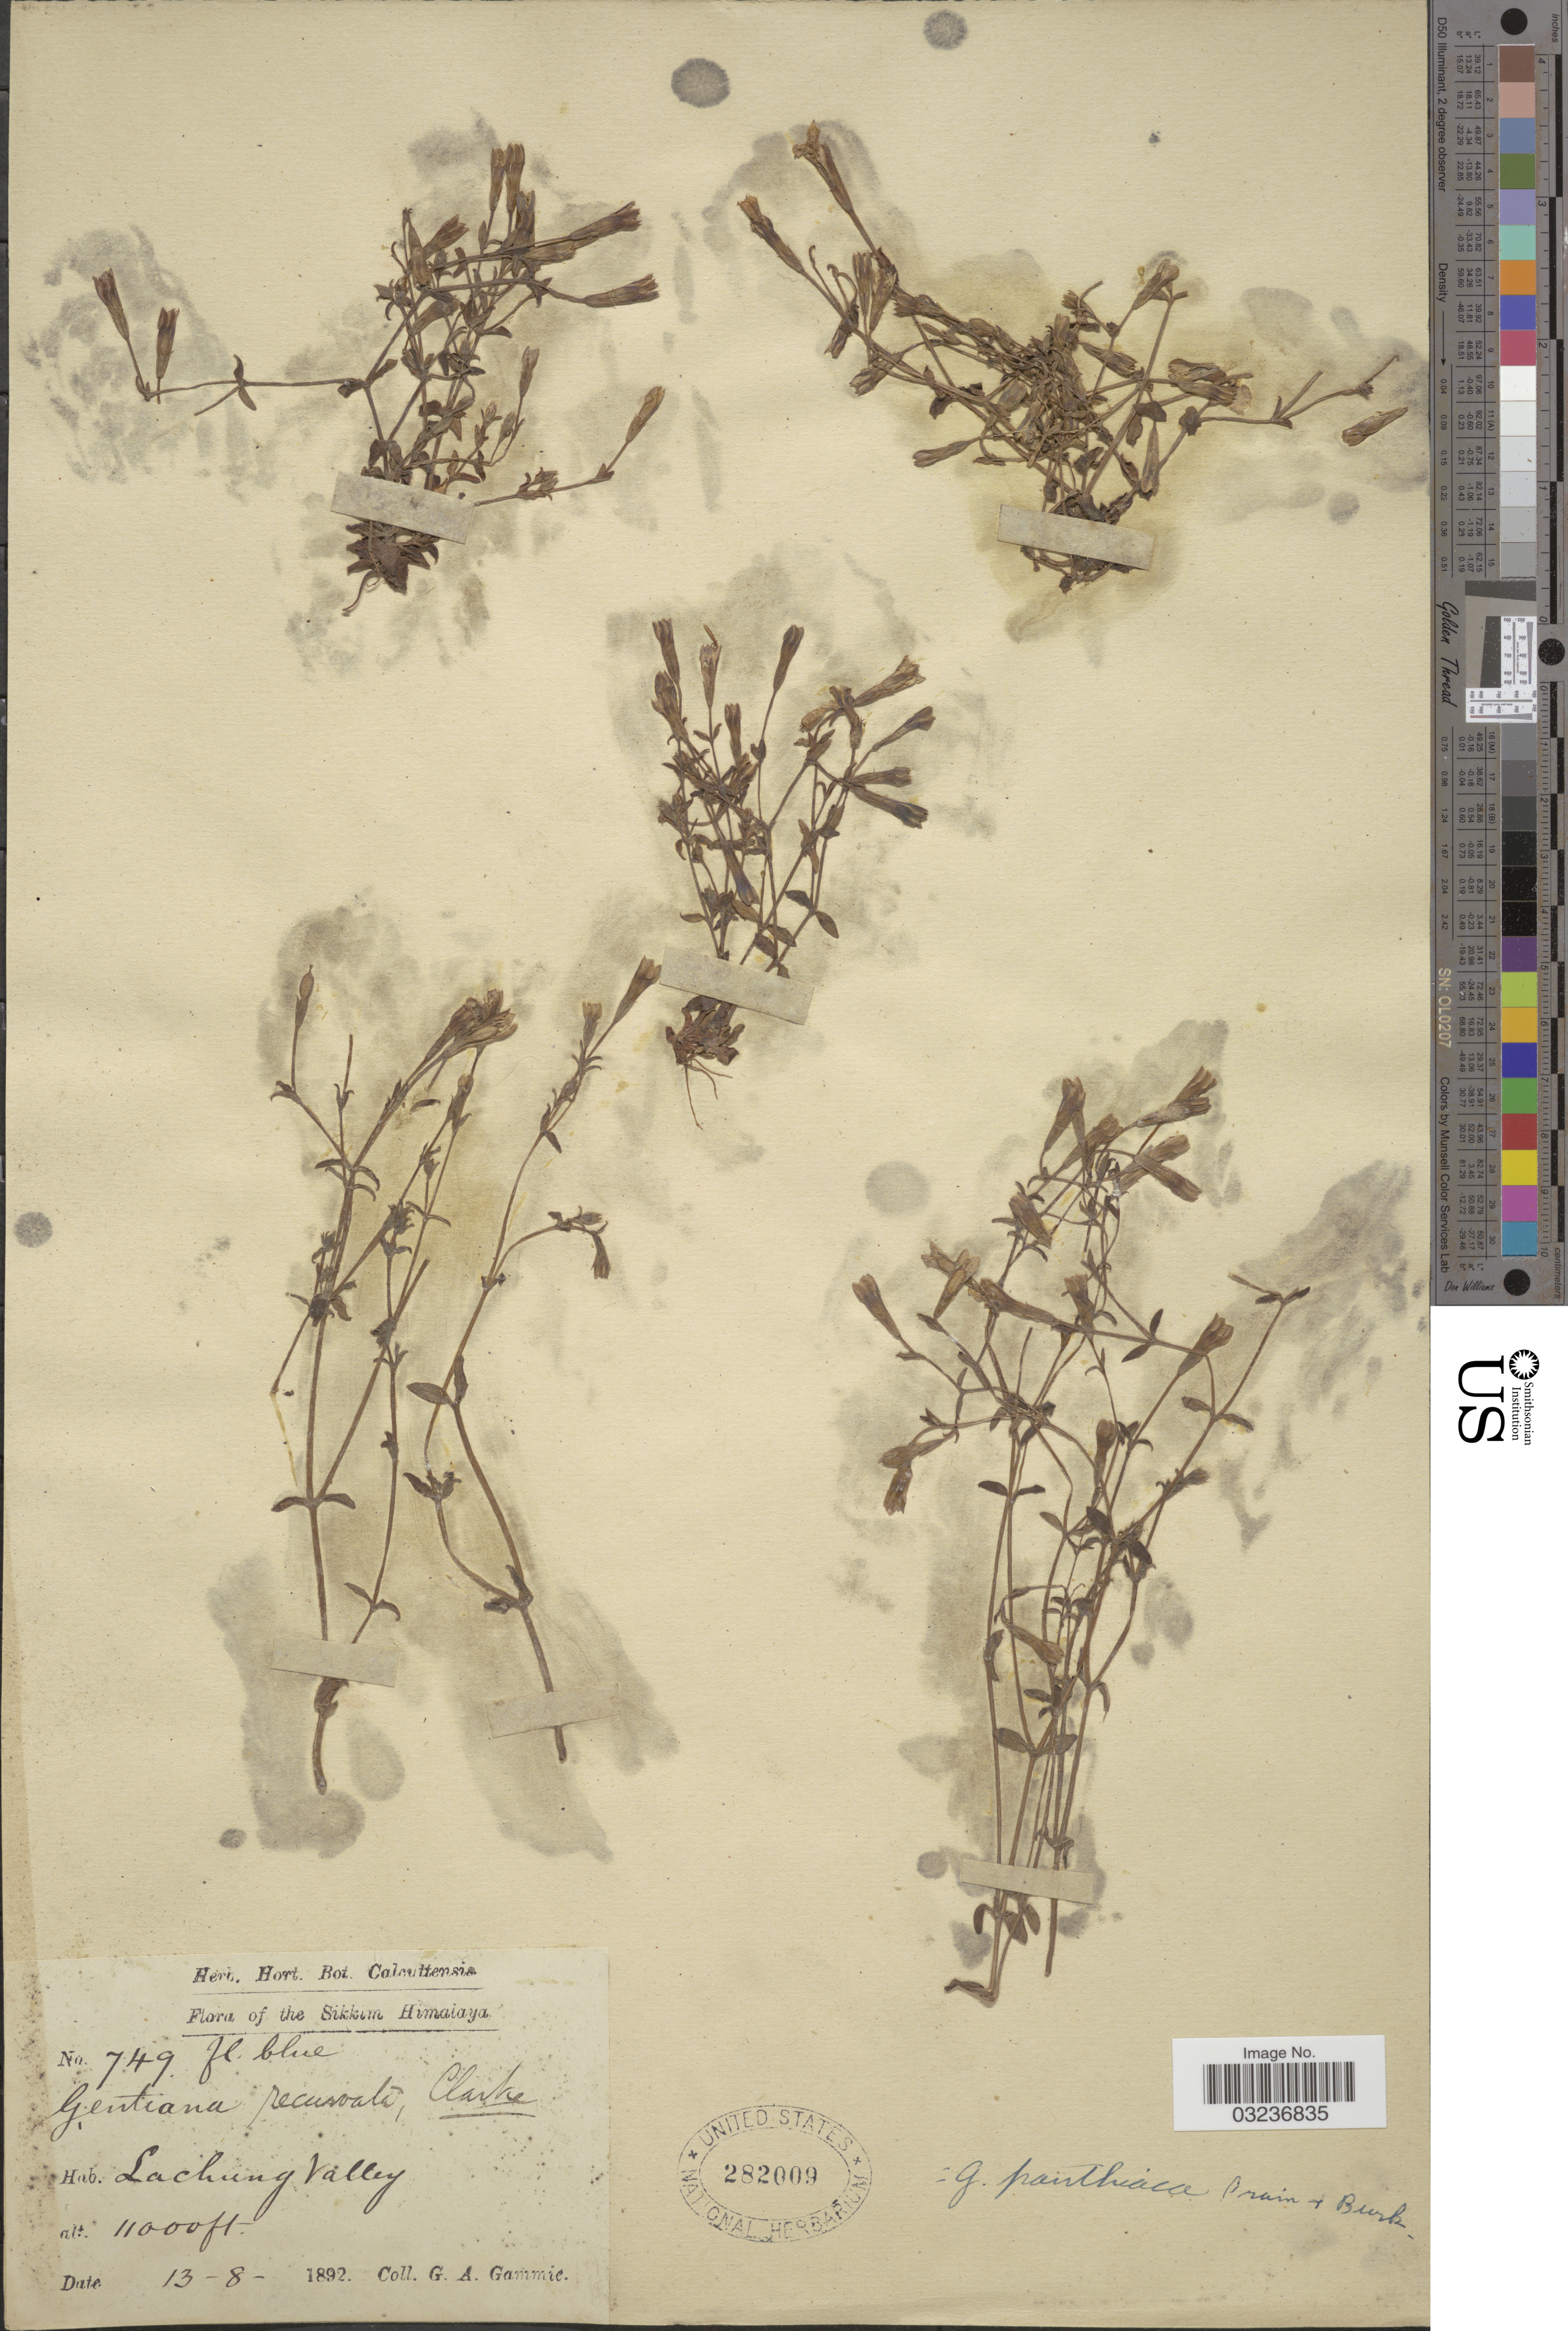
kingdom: Plantae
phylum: Tracheophyta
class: Magnoliopsida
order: Gentianales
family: Gentianaceae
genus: Gentiana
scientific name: Gentiana panthaica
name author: Prain & Burkill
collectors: G. Gammie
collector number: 749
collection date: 1892-08-13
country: India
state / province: Sikkim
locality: The Sikkim Himalaya, Lachung Valley.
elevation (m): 3353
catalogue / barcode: US 282009